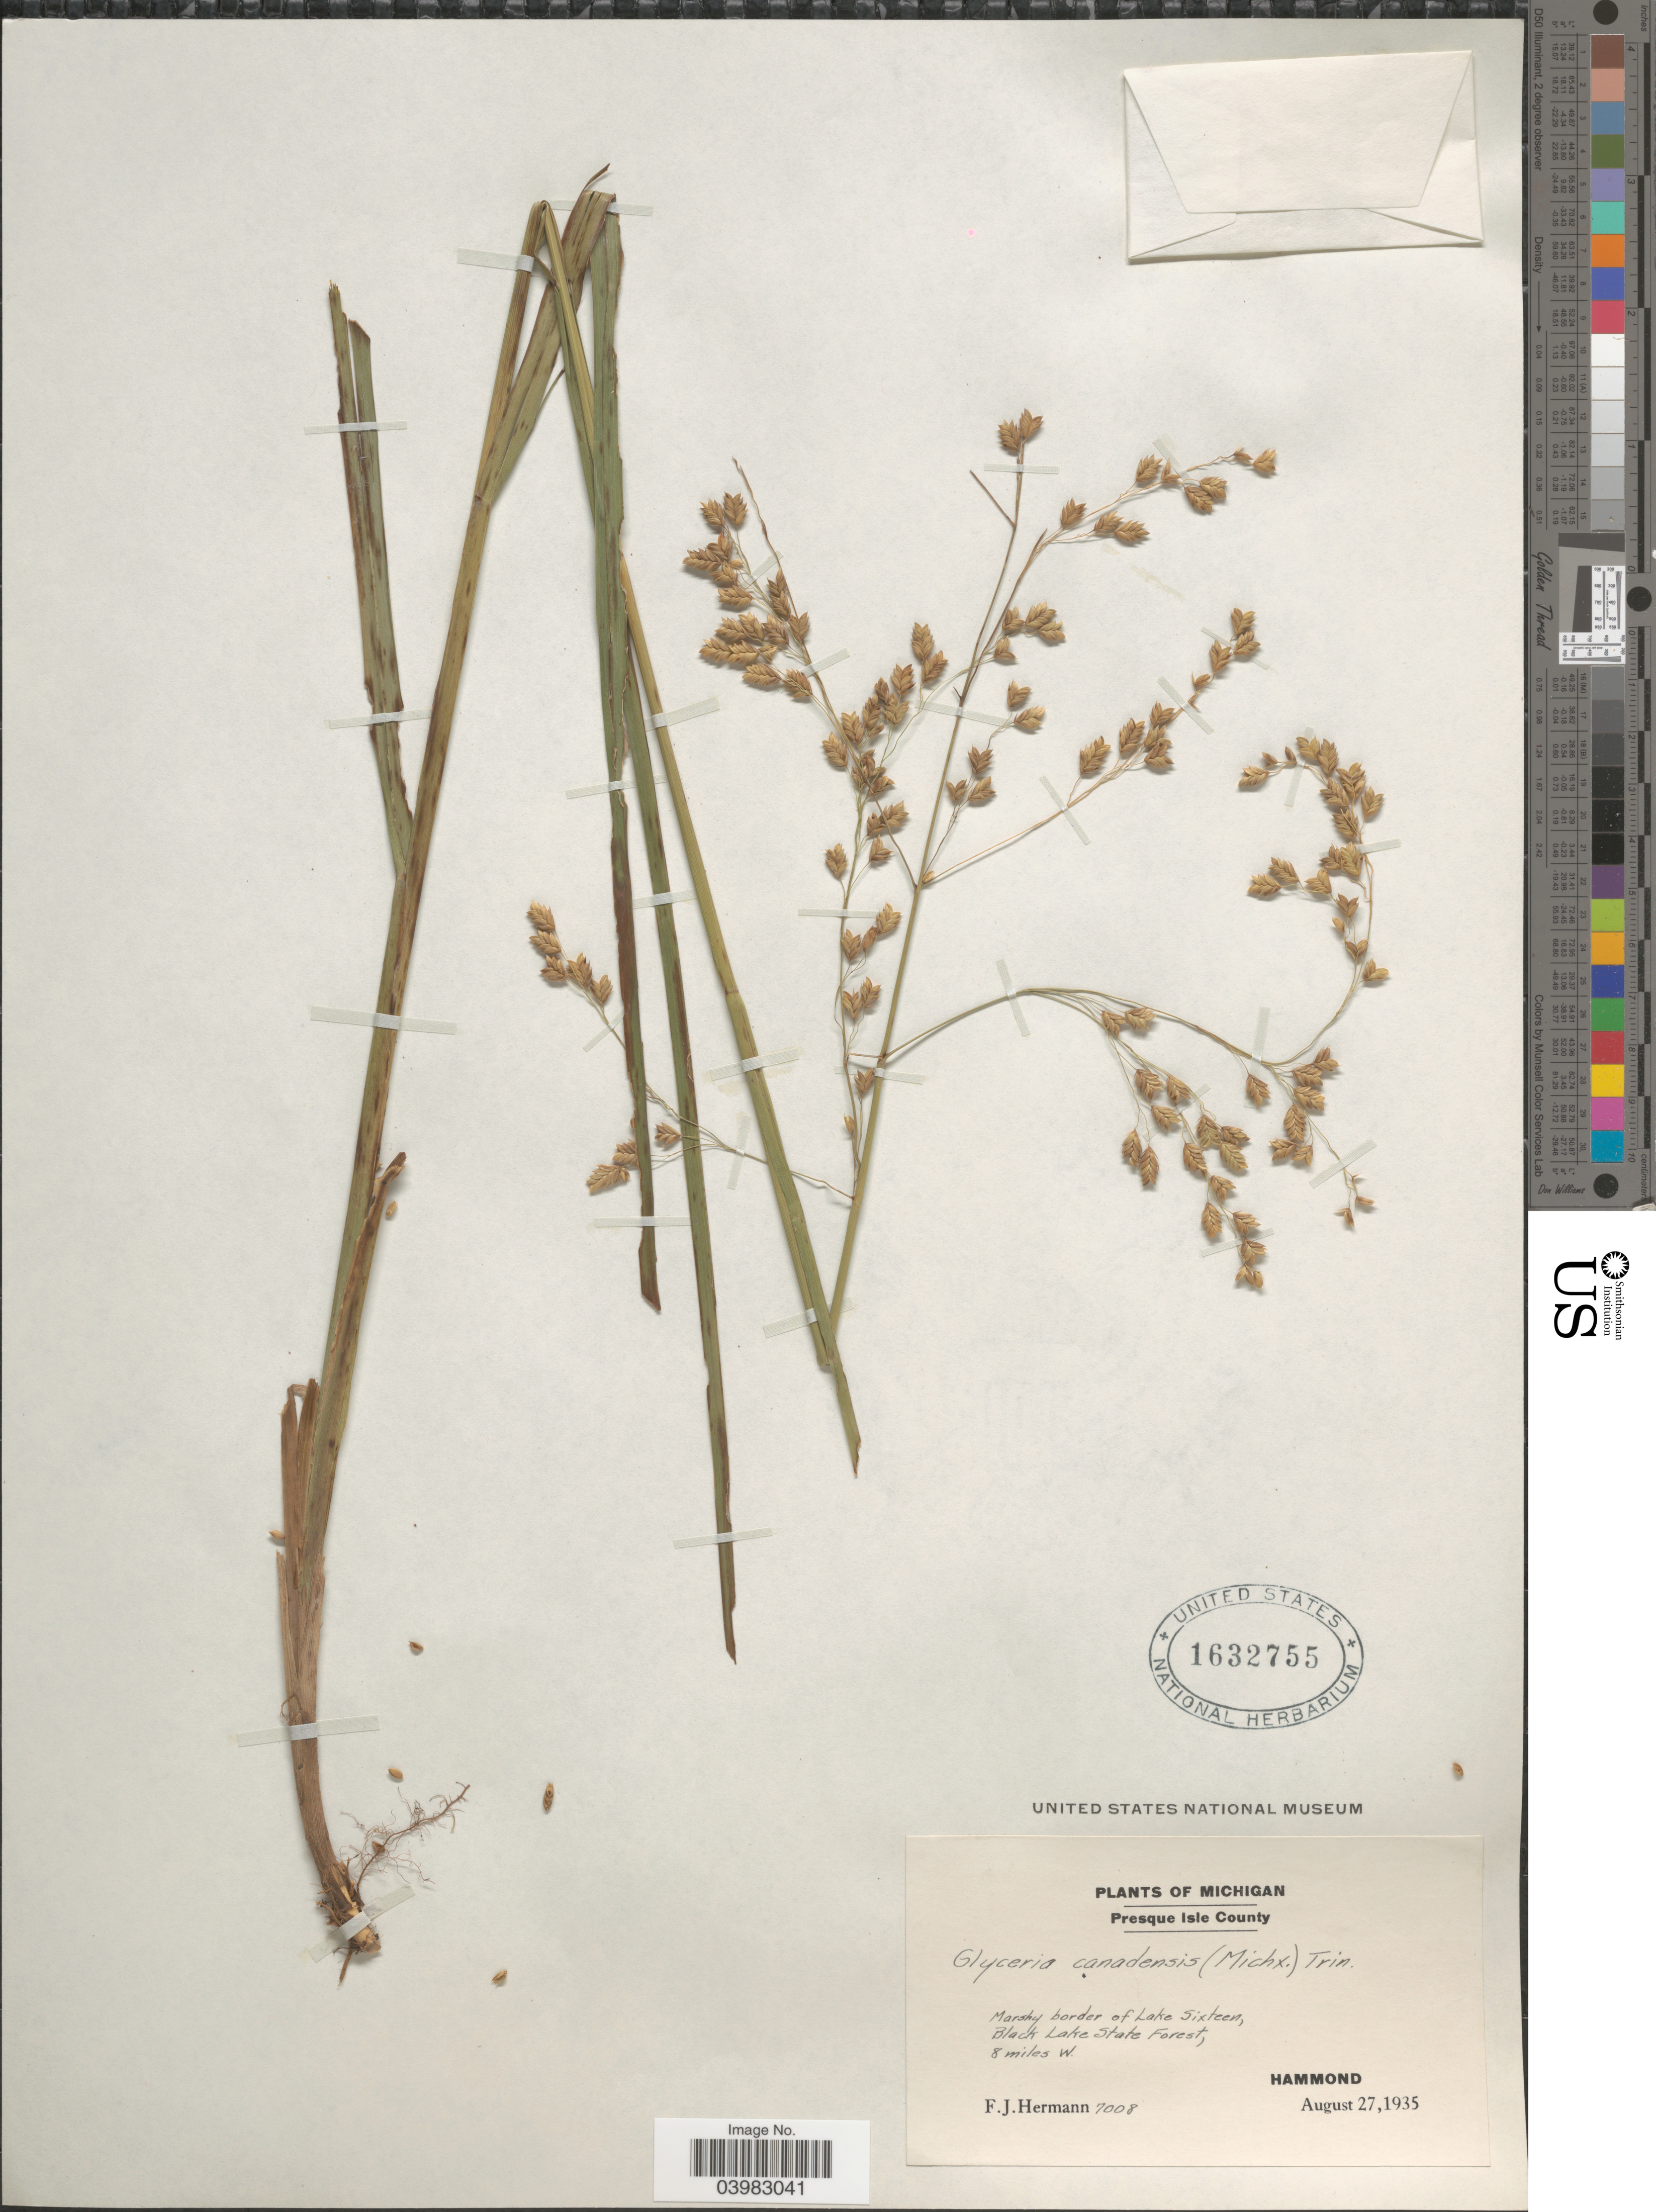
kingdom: Plantae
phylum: Tracheophyta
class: Liliopsida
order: Poales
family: Poaceae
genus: Glyceria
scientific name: Glyceria canadensis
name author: (Michx.) Trin.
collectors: F. J. Hermann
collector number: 7008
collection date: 1935-08-27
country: United States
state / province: Michigan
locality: Presque Isle County. Marshy border of Lake Sixteen, Black Lake State Forest, 8 miles W. Hammond.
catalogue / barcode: US 1632755